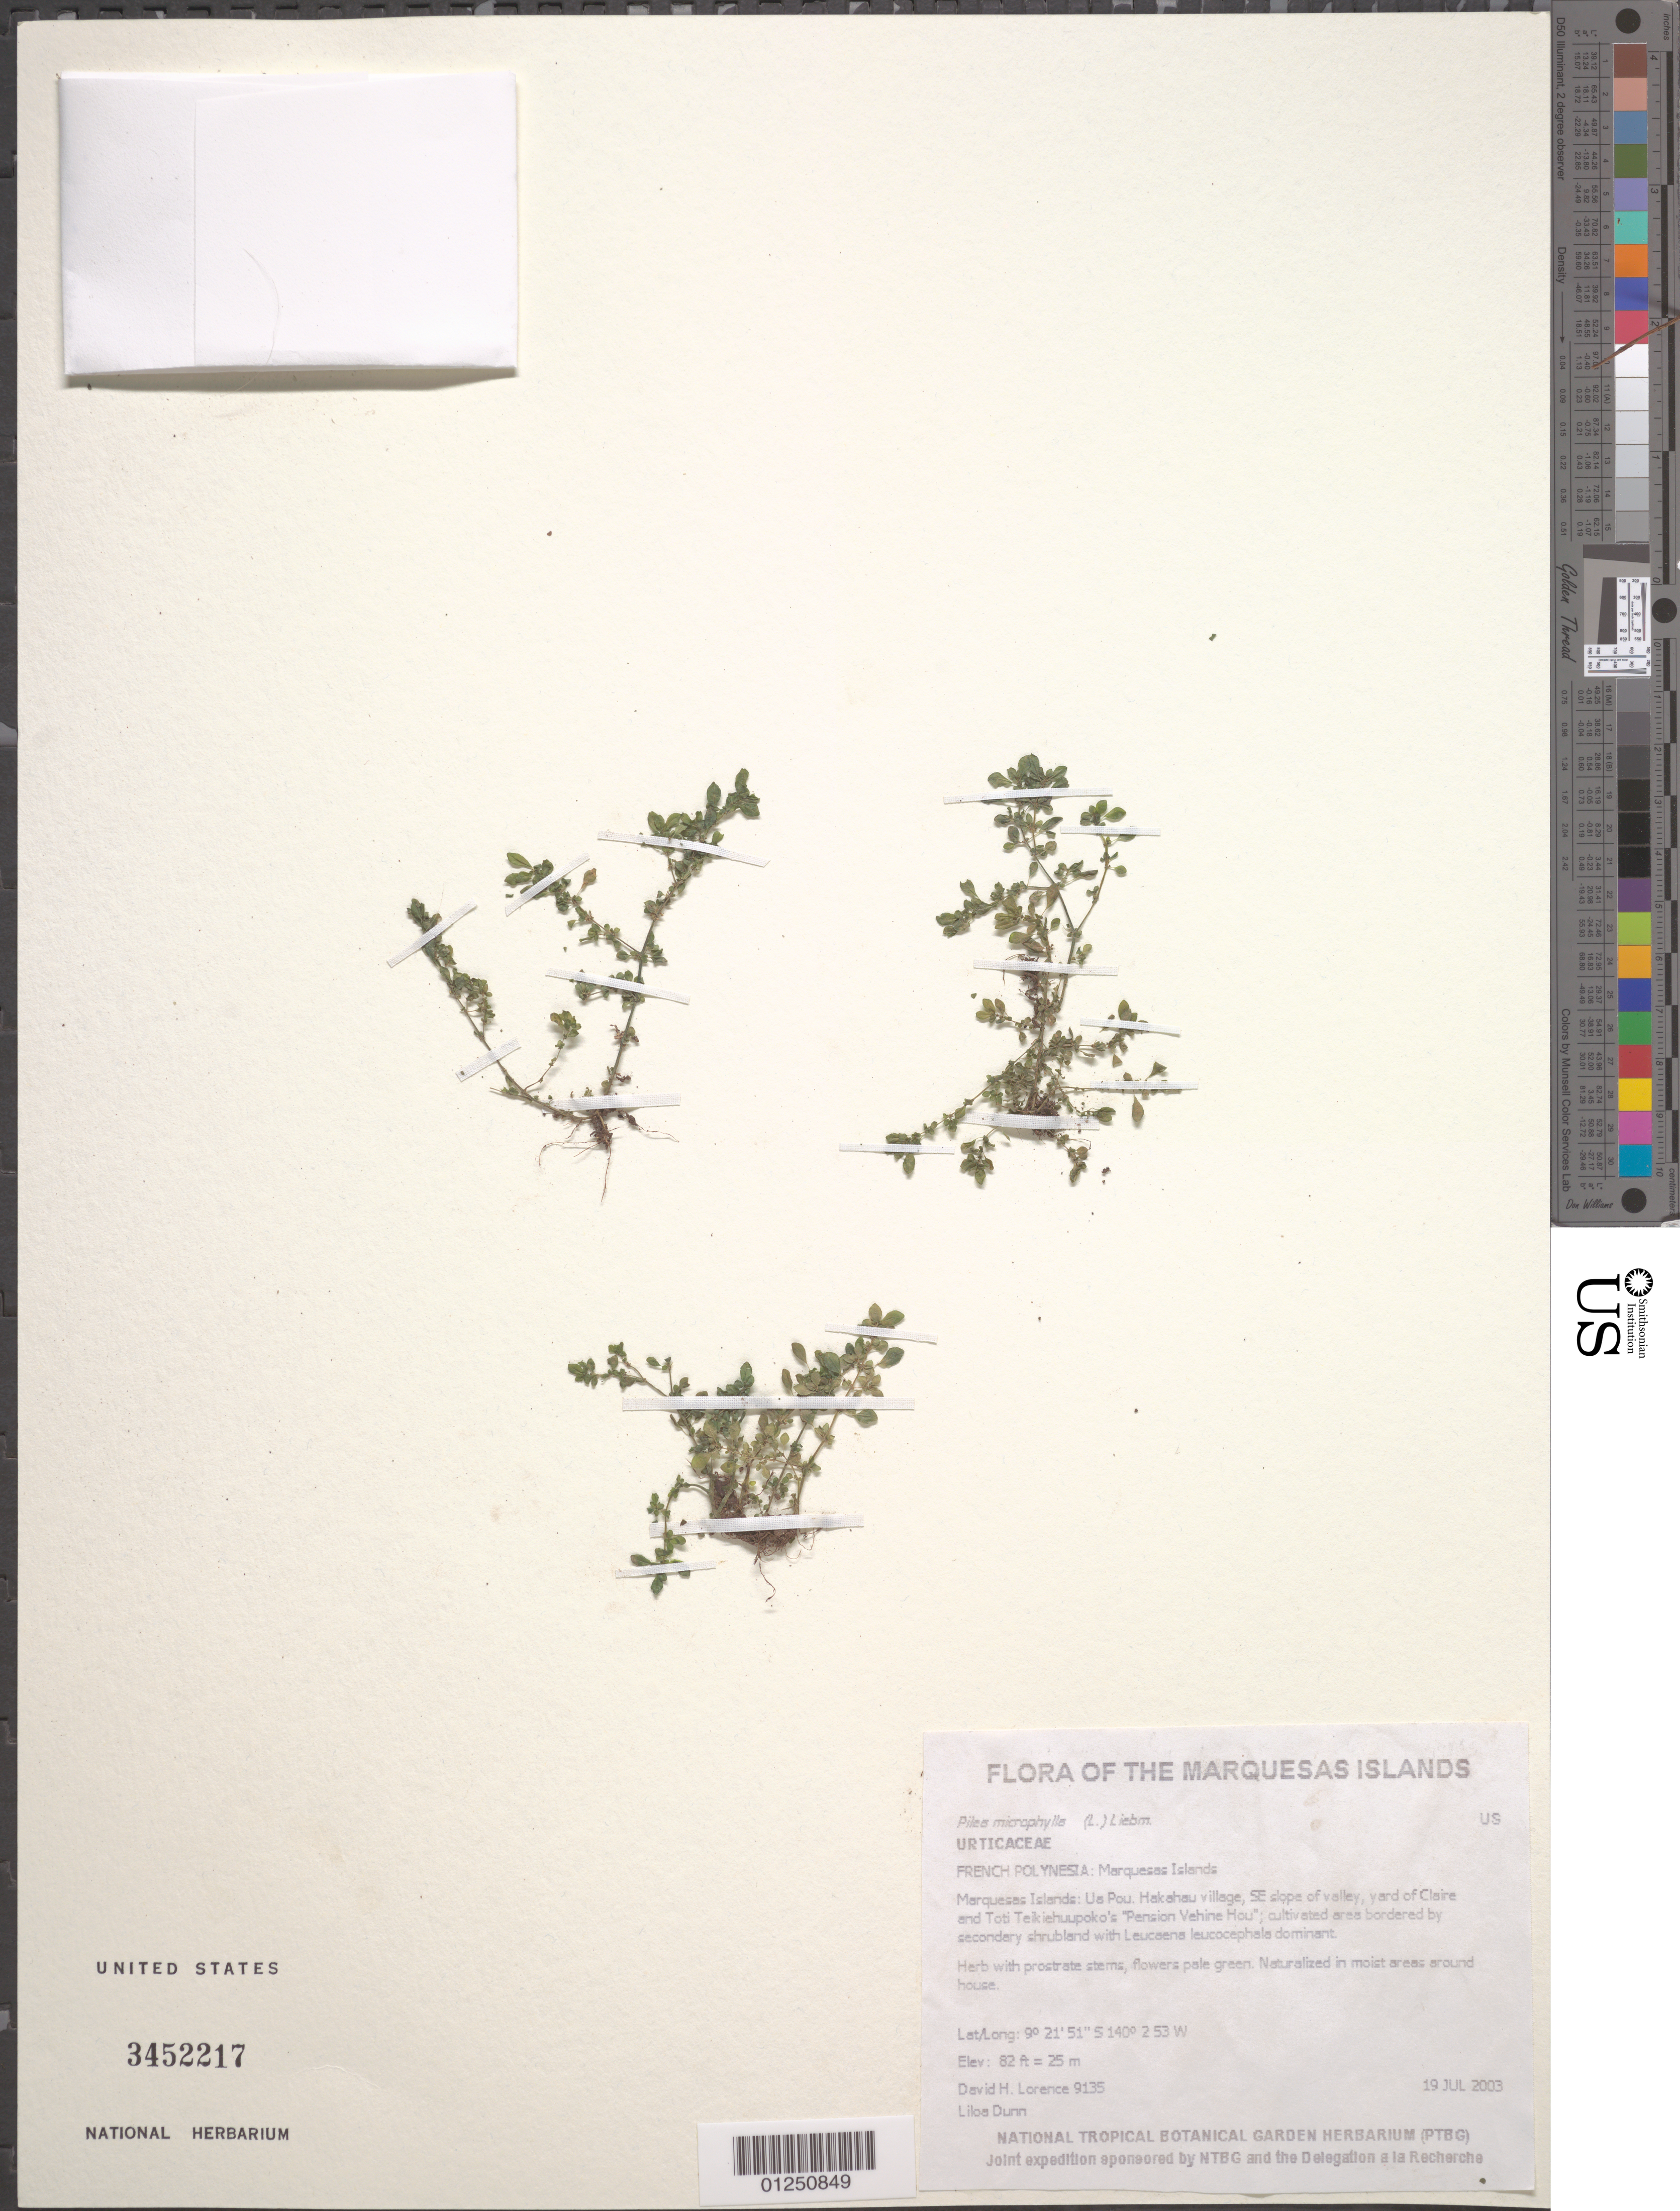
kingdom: Plantae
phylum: Tracheophyta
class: Magnoliopsida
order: Rosales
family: Urticaceae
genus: Pilea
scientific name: Pilea microphylla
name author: (L.) Liebm.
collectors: D. Lorence & L. Dunn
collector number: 9135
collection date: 2003-07-19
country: French Polynesia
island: Ua Pou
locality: Hakahau village, SE slope of valley, yard of Claire and Toti Teikiehuupoko's "Pension Vehine Hou"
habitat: Cultivated area bordered by secondary shrubland. Naturalized in moist areas around house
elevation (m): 25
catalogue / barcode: US 3452217